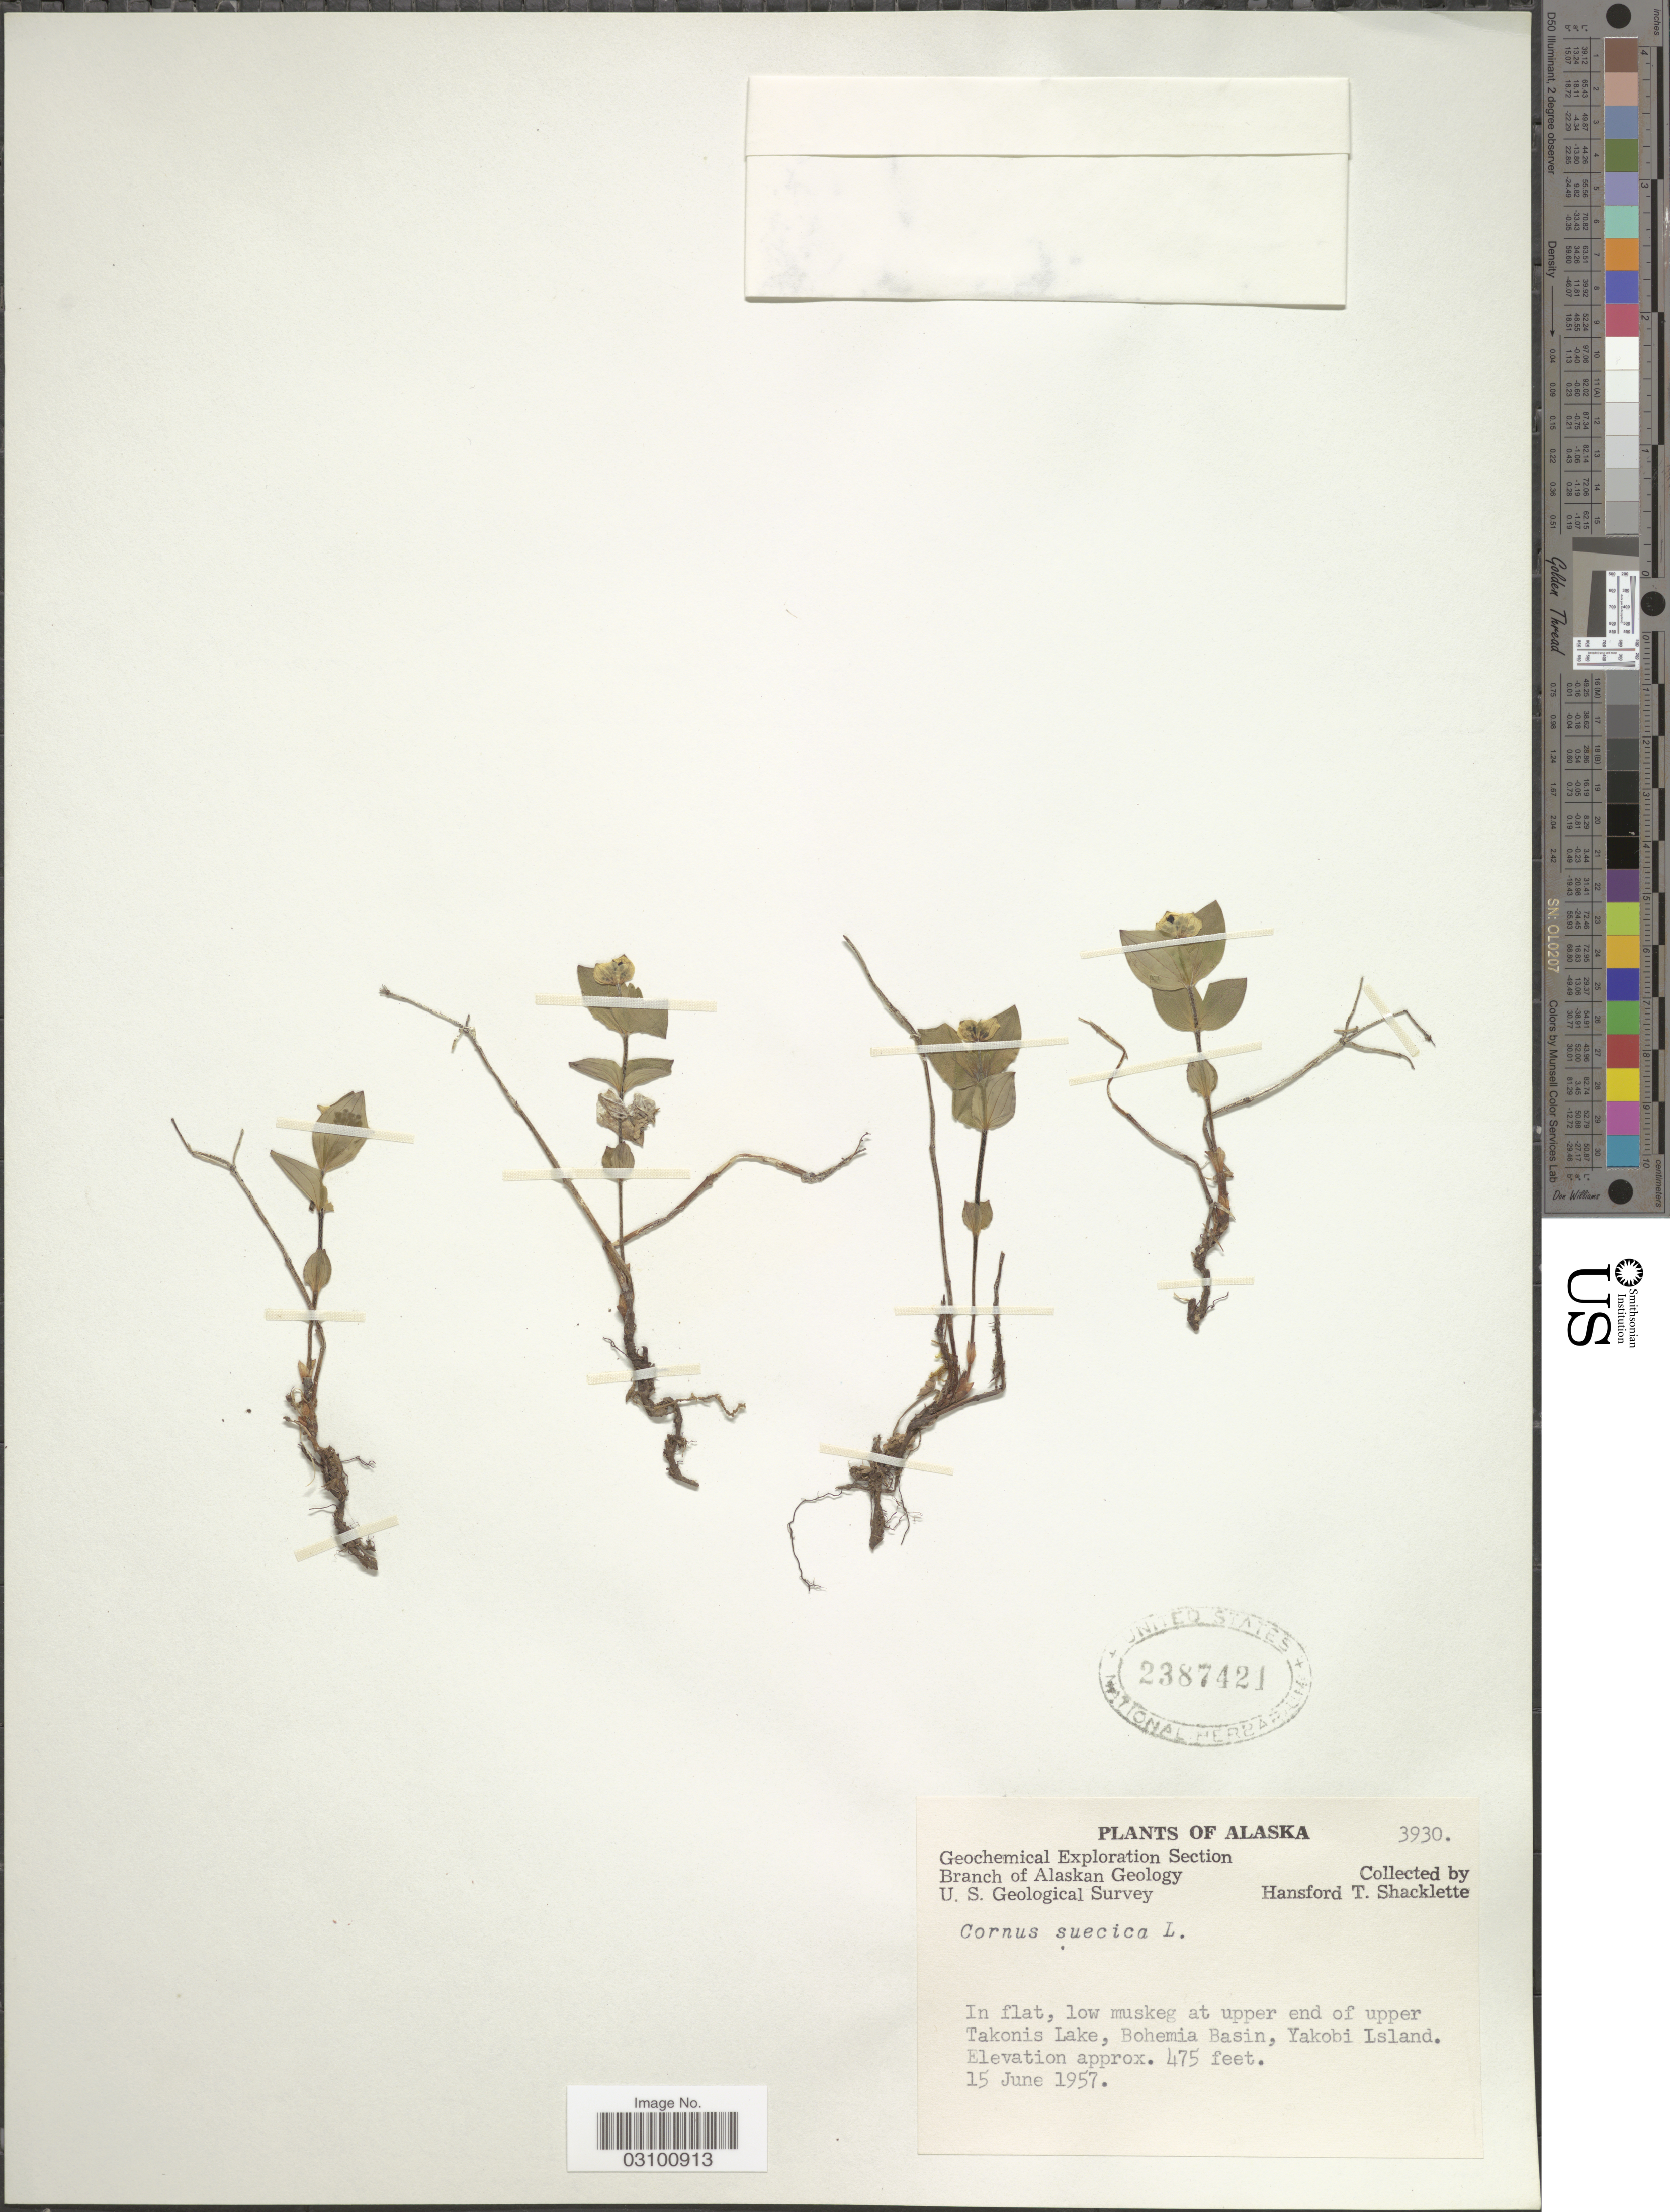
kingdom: Plantae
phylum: Tracheophyta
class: Magnoliopsida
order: Cornales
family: Cornaceae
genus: Cornus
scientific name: Cornus suecica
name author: L.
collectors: H. Shacklette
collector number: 3930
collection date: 1957-06-15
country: United States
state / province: Alaska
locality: In flat, low muskeg at upper end of upper Takonis Lake, Bohemia Basin, Yakobi Island.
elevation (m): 145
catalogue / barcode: US 2387421